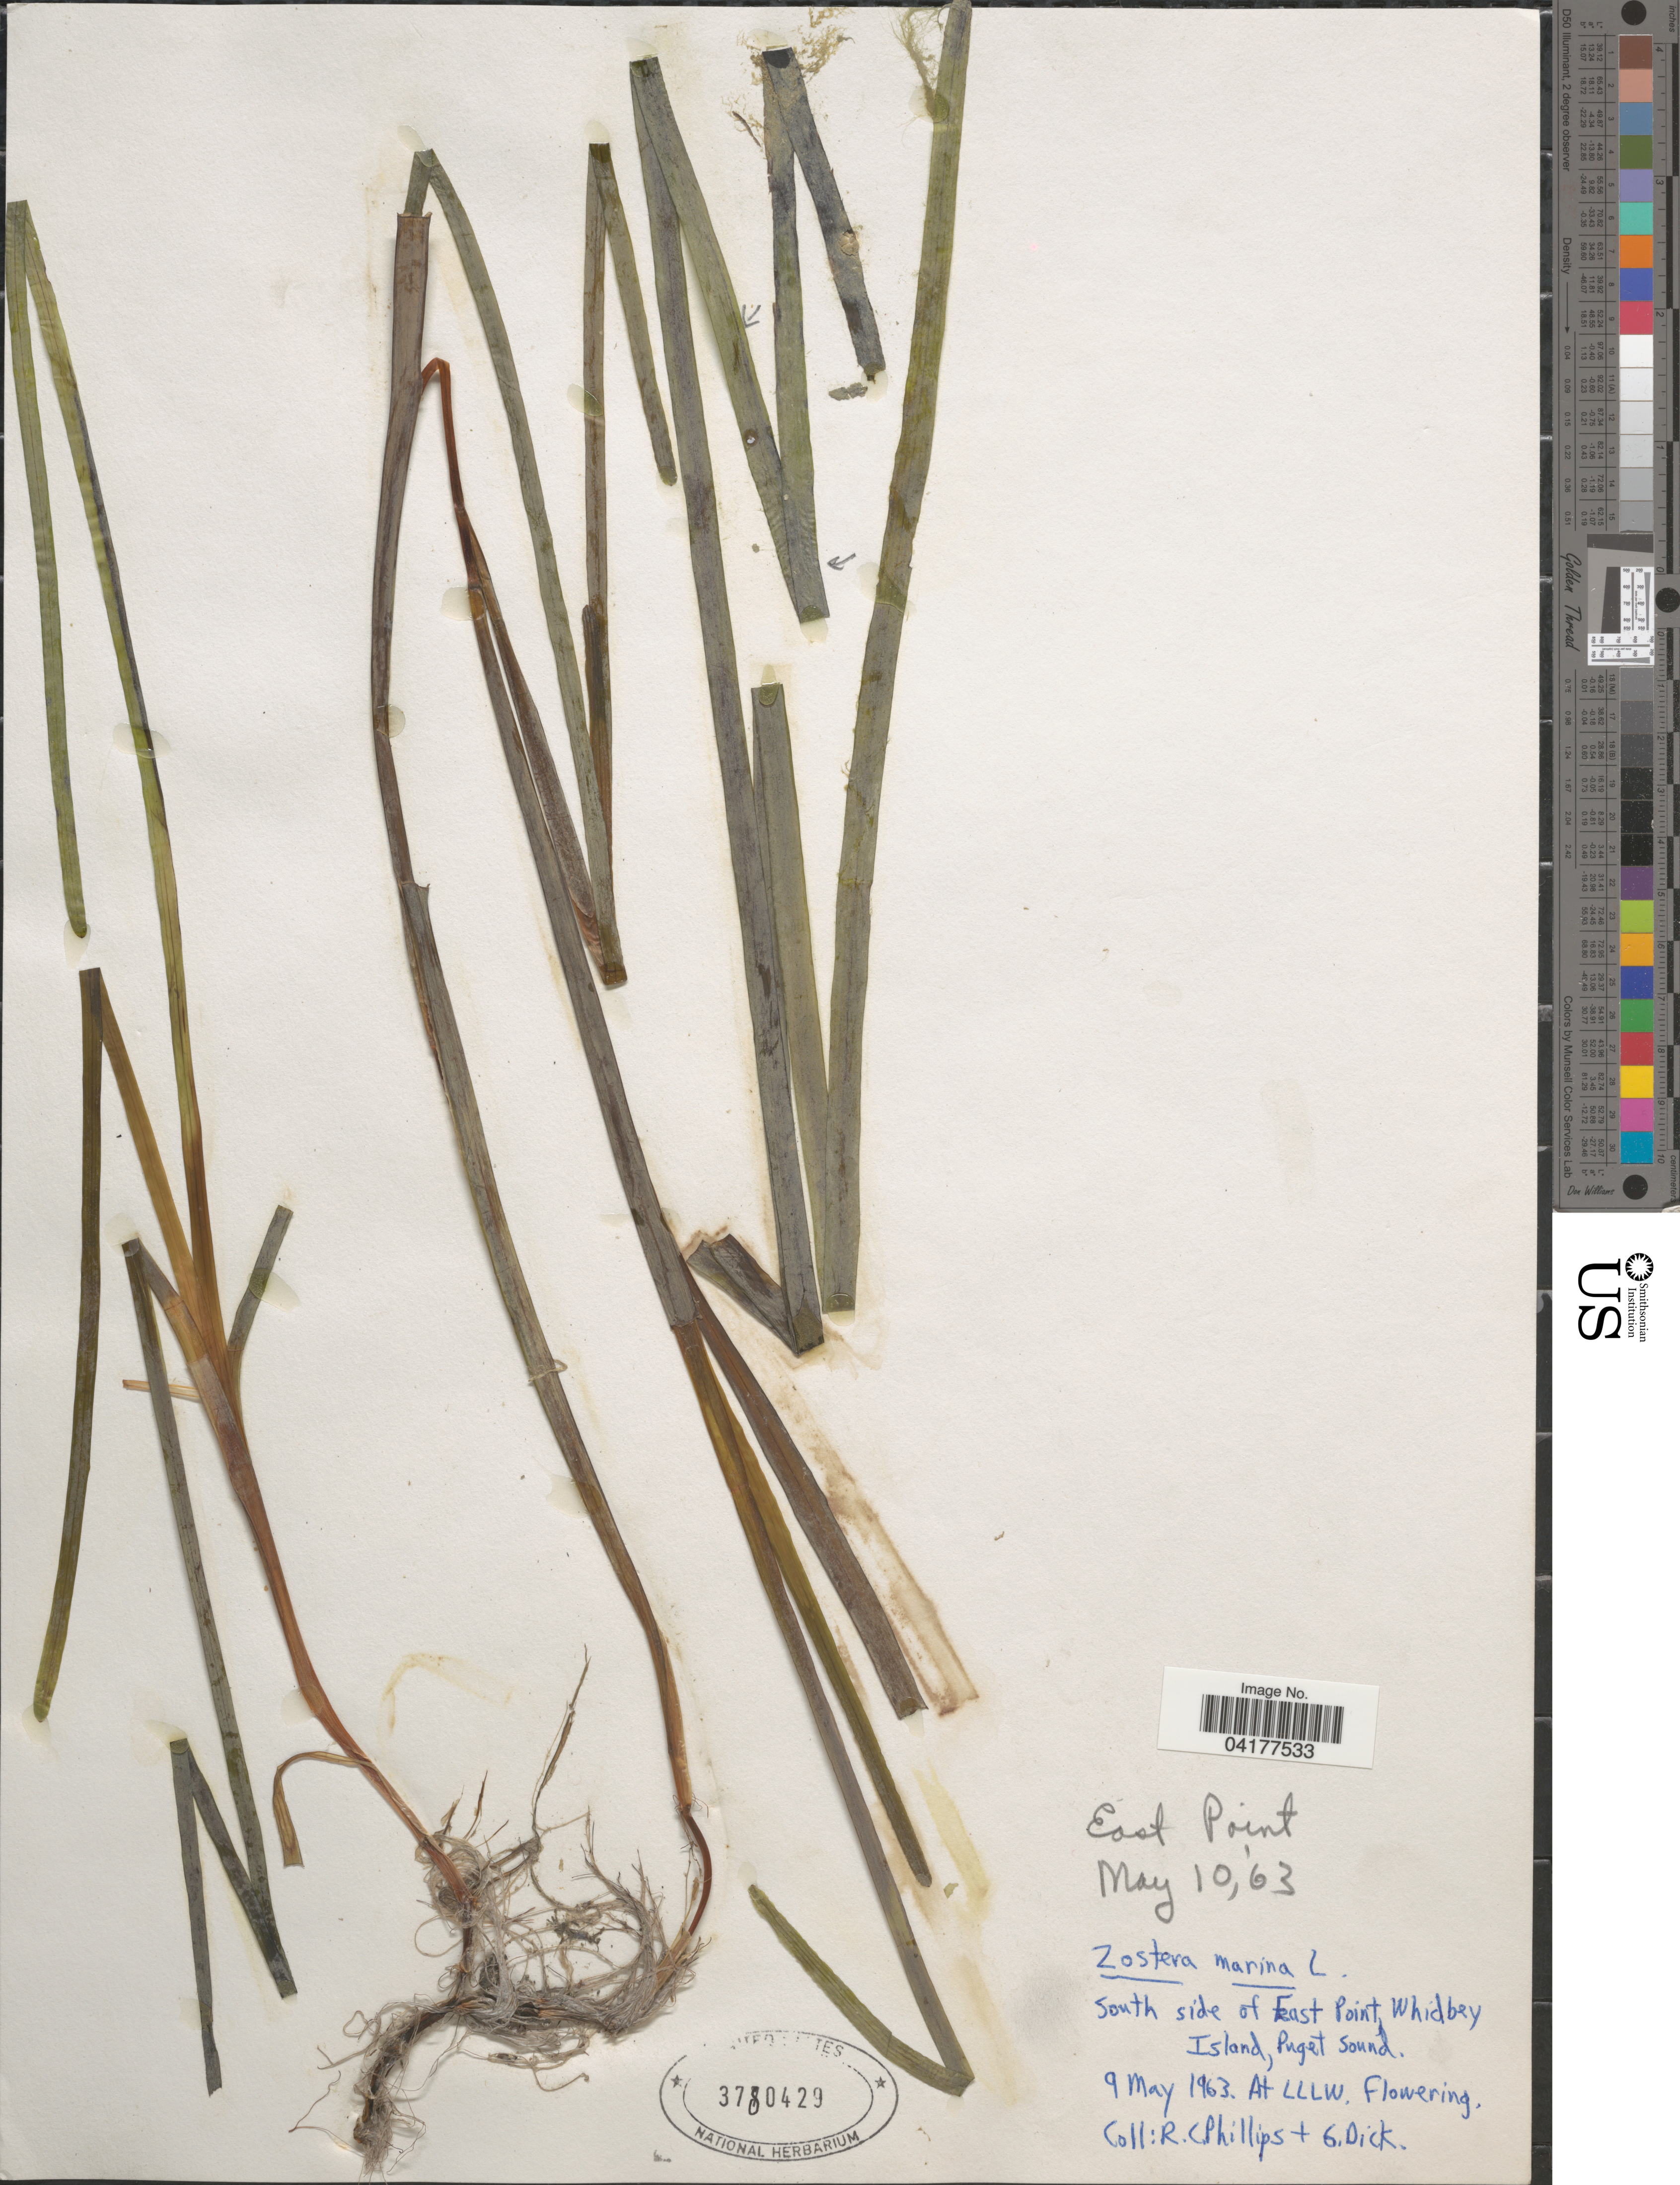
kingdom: Plantae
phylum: Tracheophyta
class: Liliopsida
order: Alismatales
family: Zosteraceae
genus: Zostera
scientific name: Zostera marina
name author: L.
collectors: R. C. Phillips & G. Dick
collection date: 1963-05-09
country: United States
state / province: Washington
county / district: King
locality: East Point. South side of East Point, Whidbey Island, Puget Sound. At LLLW.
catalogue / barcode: US 3780429